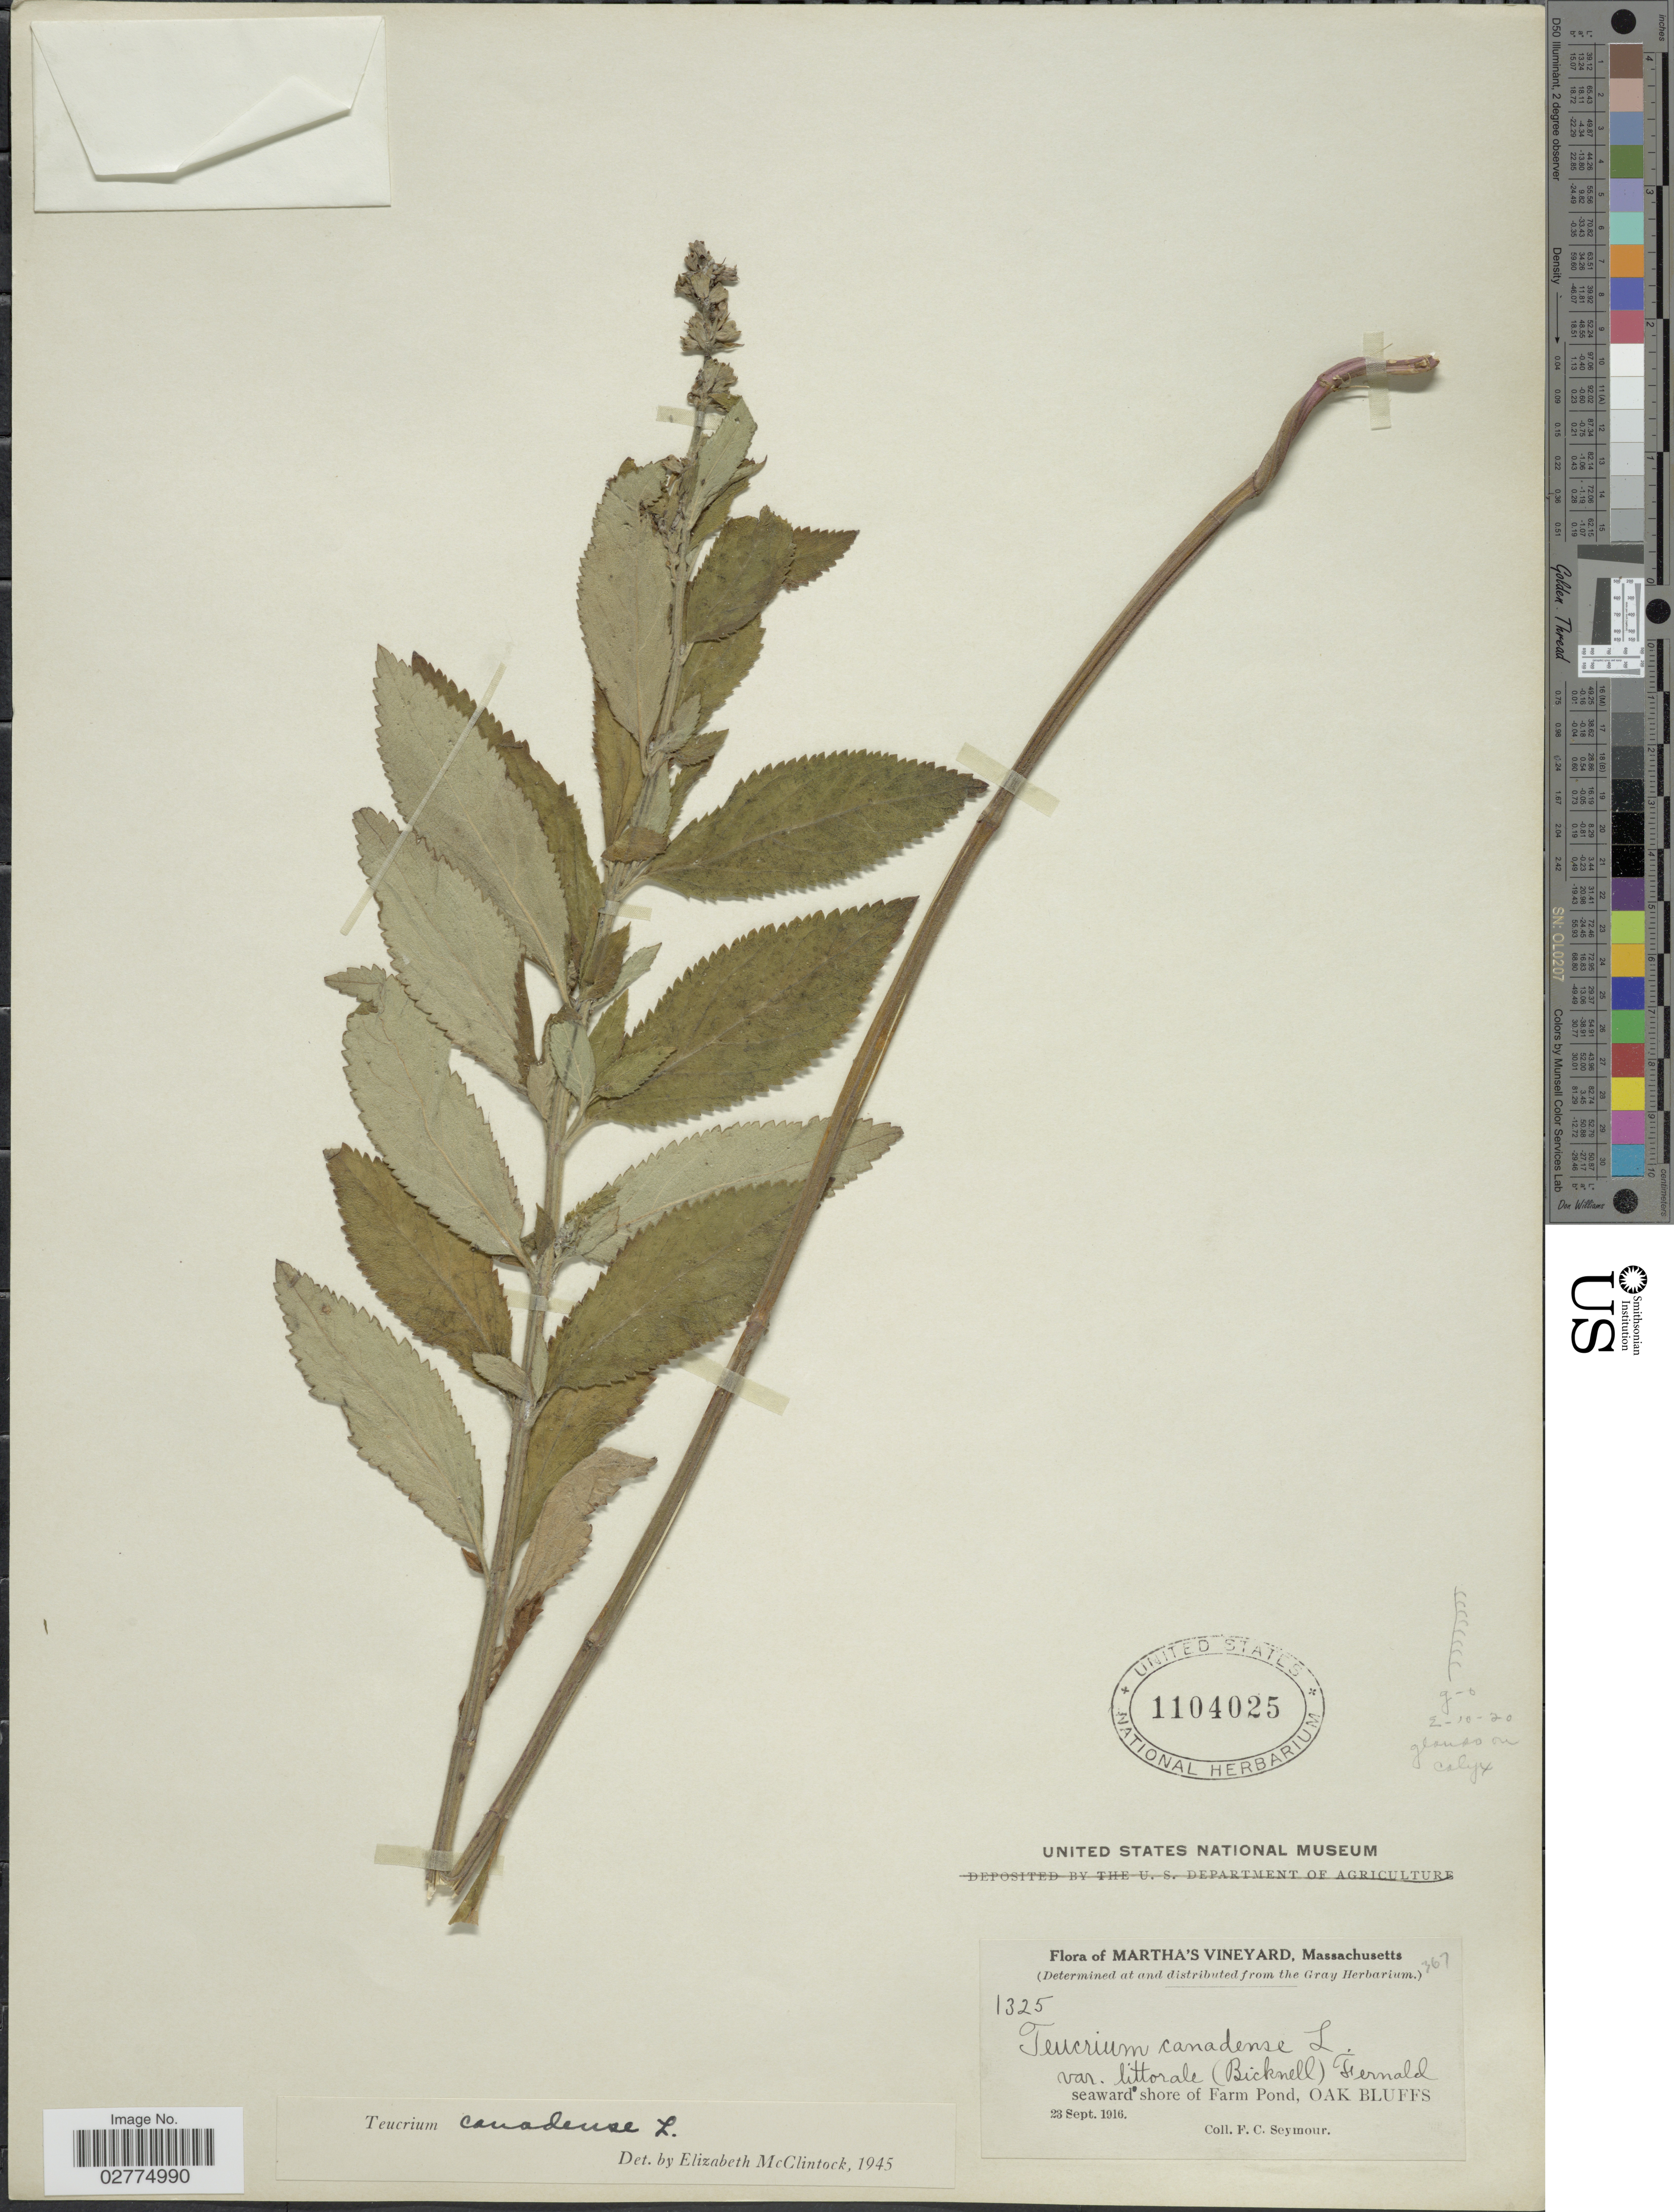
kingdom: Plantae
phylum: Tracheophyta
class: Magnoliopsida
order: Lamiales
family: Lamiaceae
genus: Teucrium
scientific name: Teucrium canadense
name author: L.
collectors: F. C. Seymour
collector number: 1325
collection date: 1916-09-23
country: United States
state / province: Massachusetts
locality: Martha's Vineyard. Seaward shore of Farm Pond, Oak Bluffs.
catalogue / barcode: US 1104025